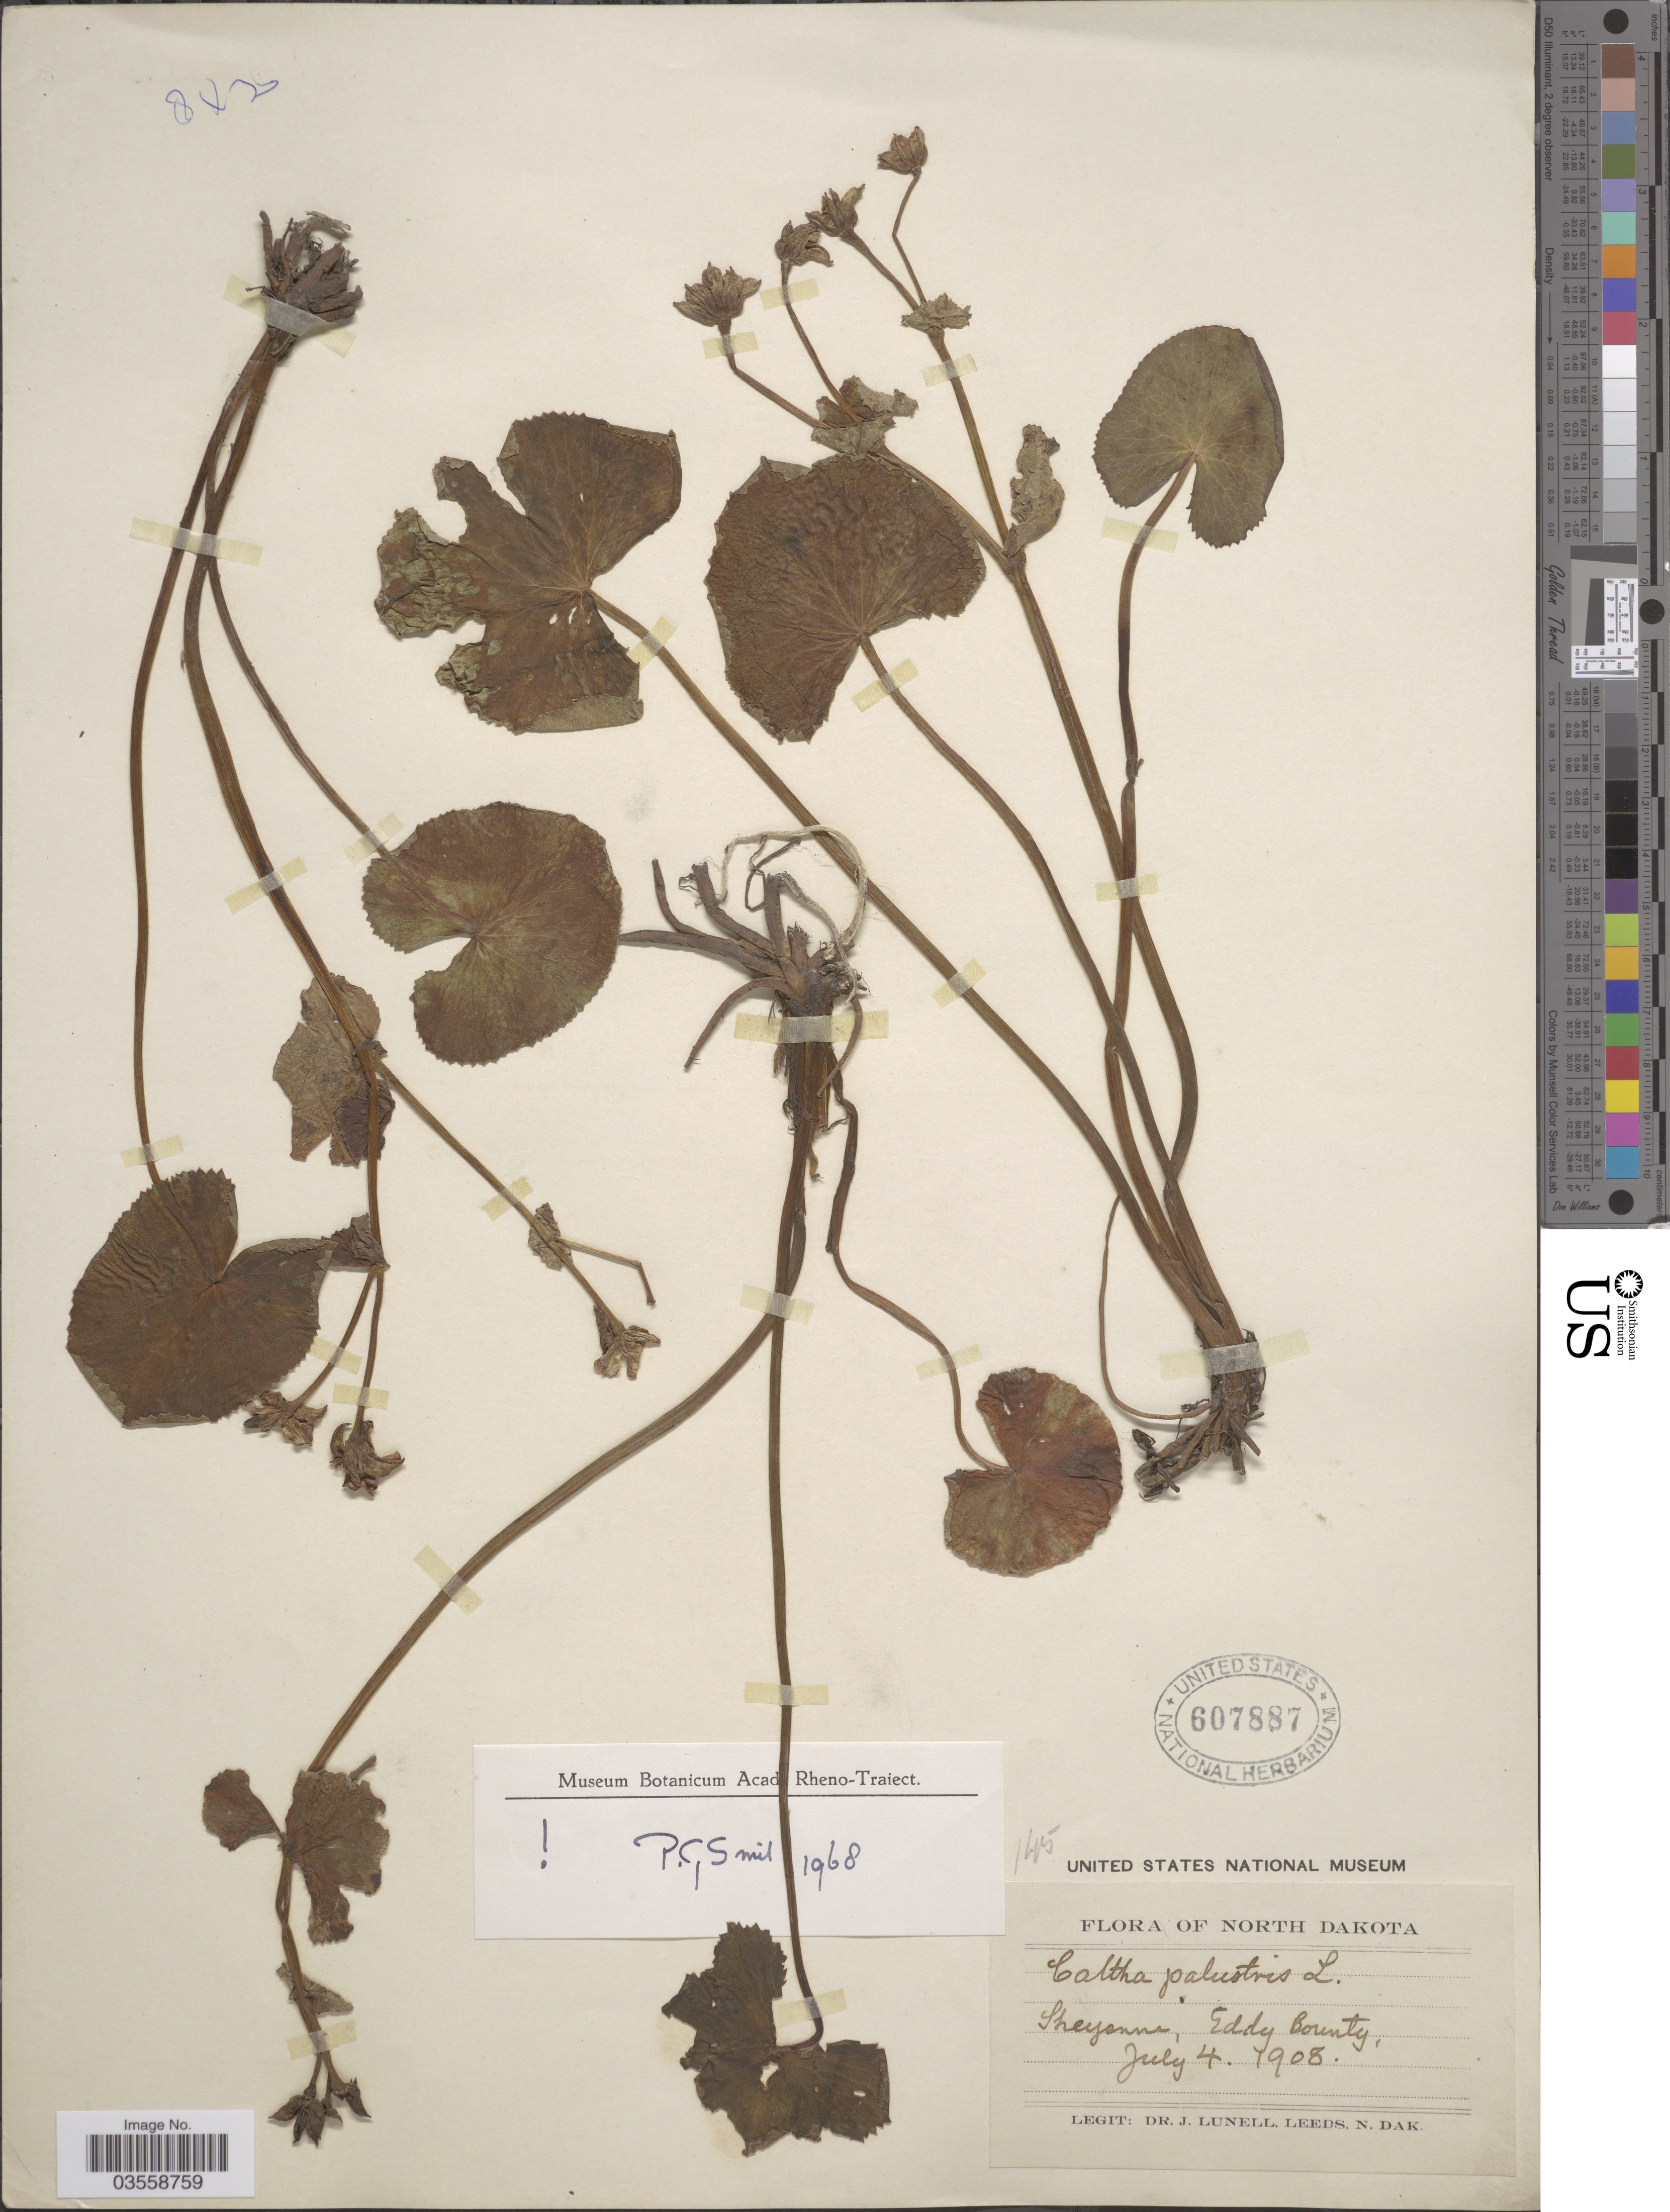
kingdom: Plantae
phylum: Tracheophyta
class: Magnoliopsida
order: Ranunculales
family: Ranunculaceae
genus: Caltha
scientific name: Caltha palustris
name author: L.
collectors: J. Lunell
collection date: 1908-07-04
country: United States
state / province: North Dakota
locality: Sheyenne, Eddy County.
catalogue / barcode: US 607887